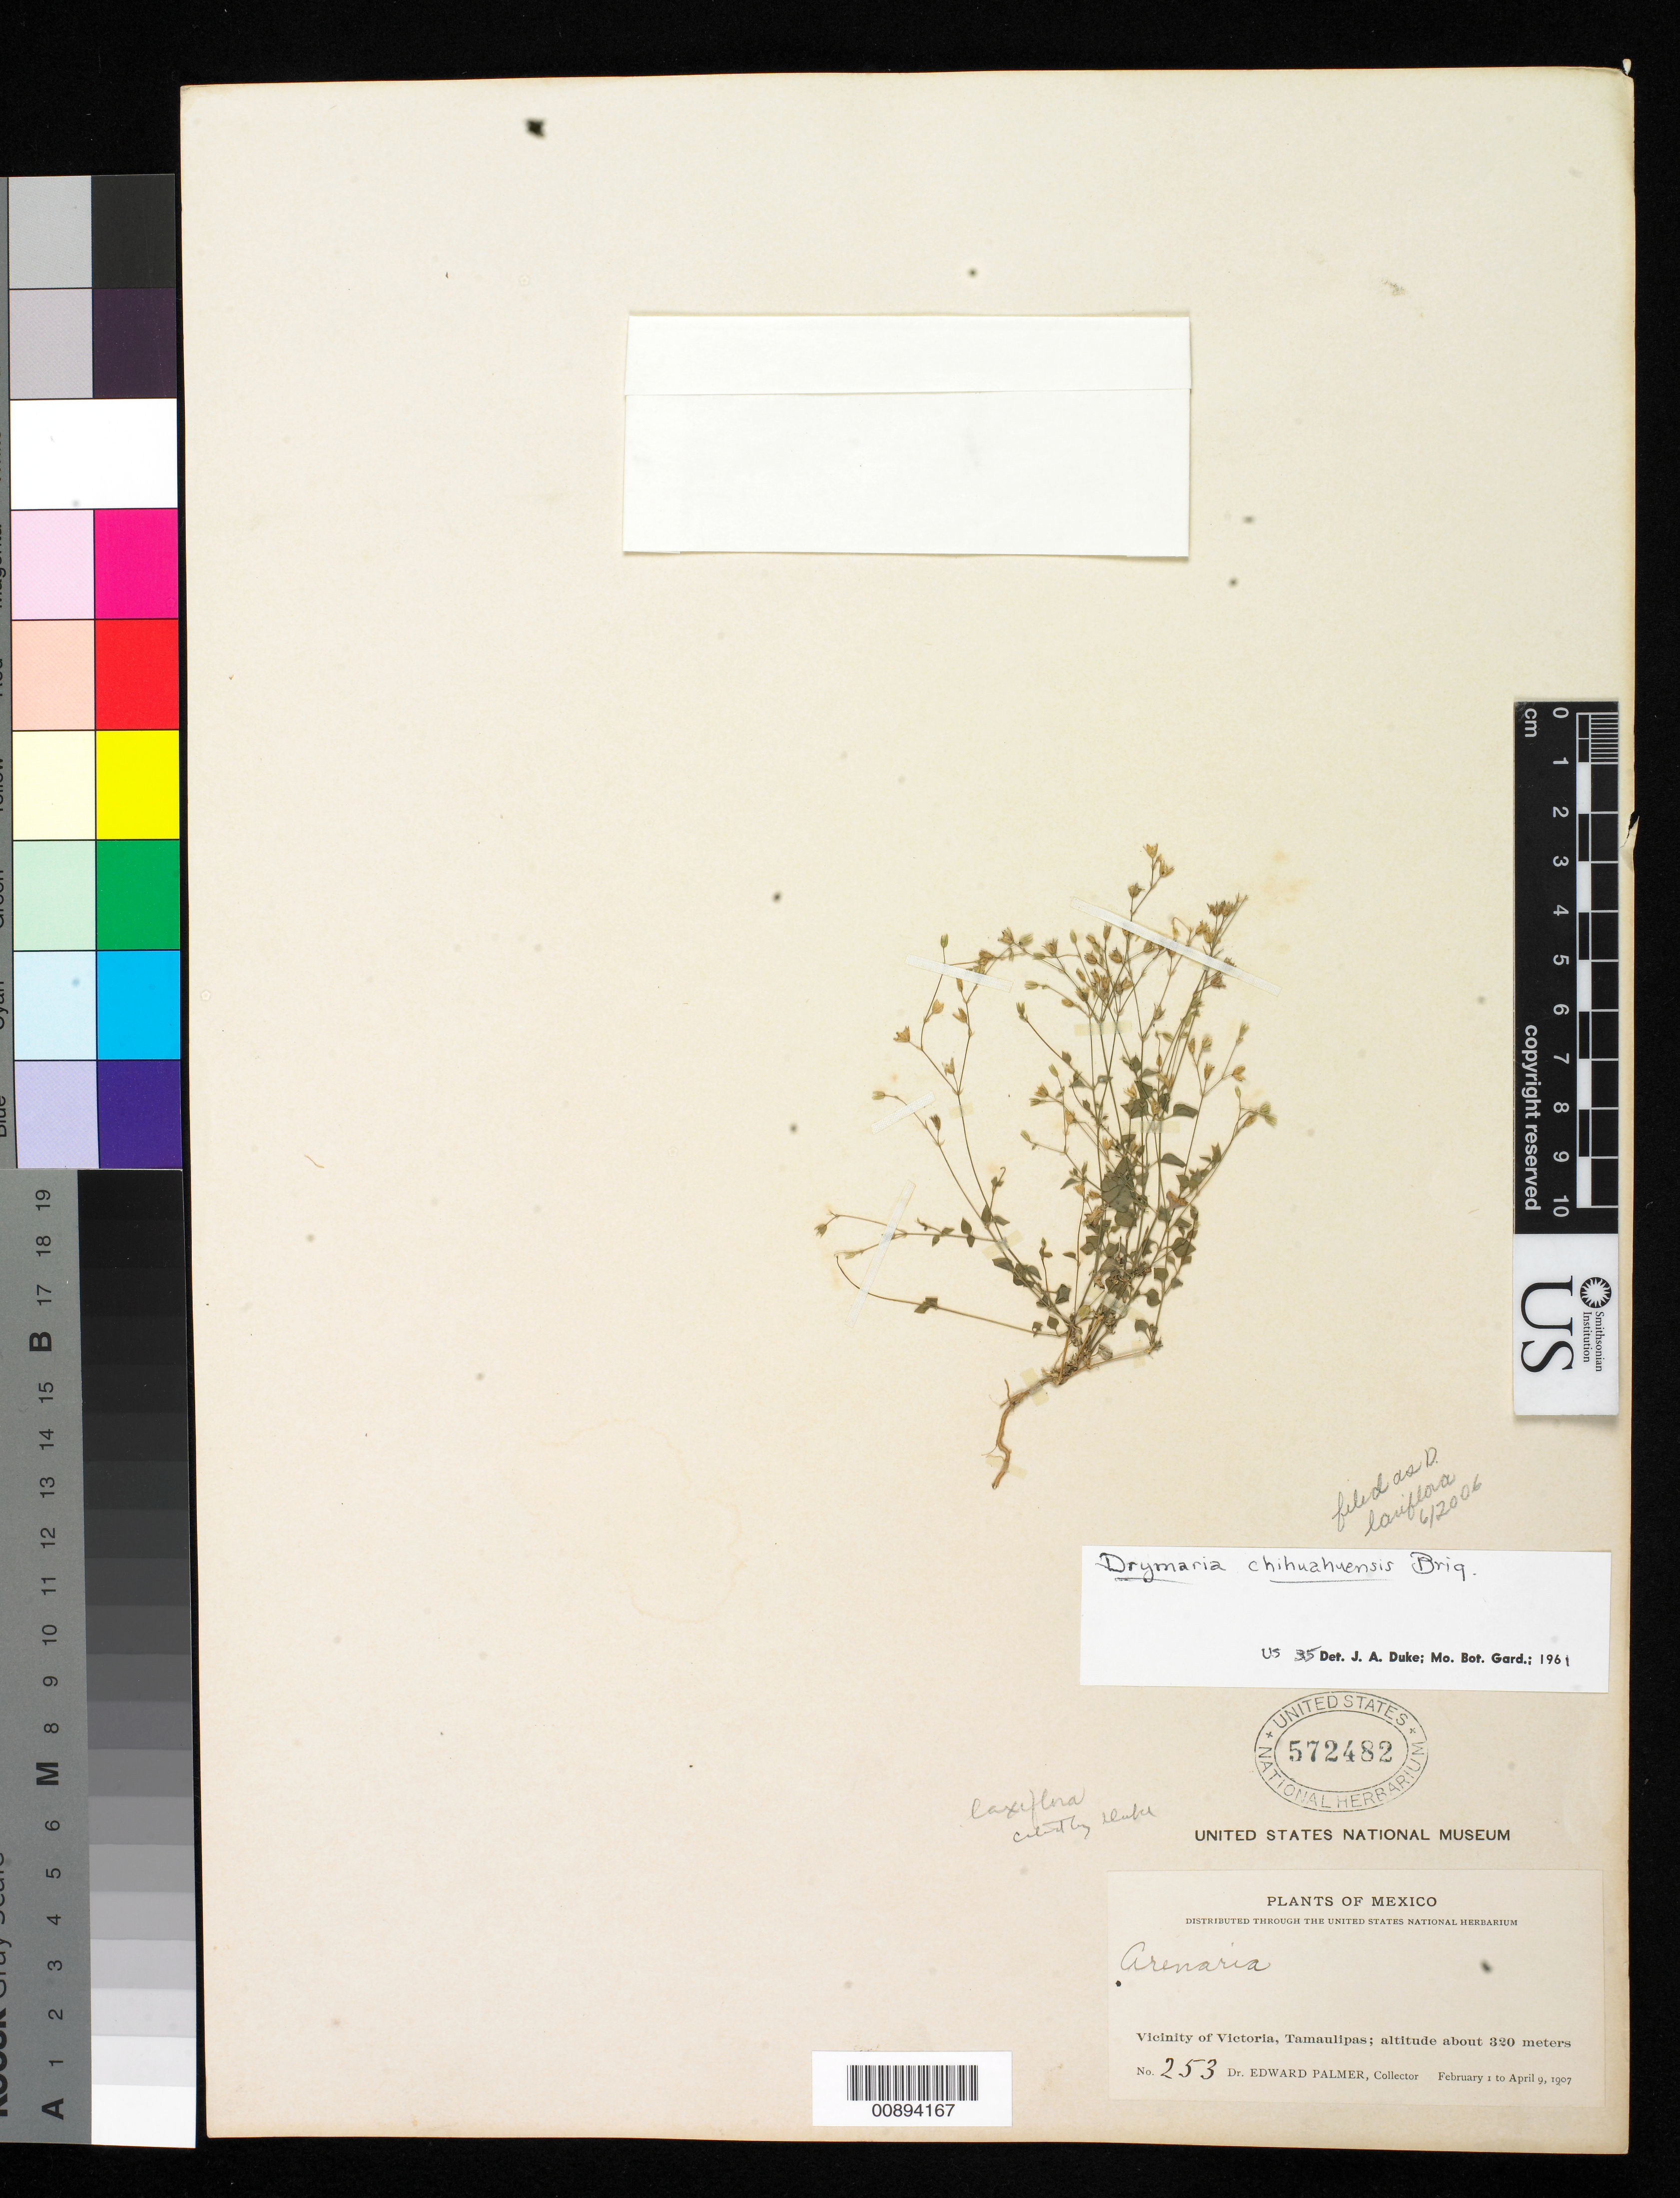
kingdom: Plantae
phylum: Tracheophyta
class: Magnoliopsida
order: Caryophyllales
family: Caryophyllaceae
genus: Drymaria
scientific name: Drymaria laxiflora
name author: Benth.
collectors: E. Palmer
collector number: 253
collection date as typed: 01 Feb 1907 to 09 Apr 1907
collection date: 1907-02-01/1907-04-09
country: Mexico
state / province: Tamaulipas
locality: Vicinity of Victoria.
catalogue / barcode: US 572482